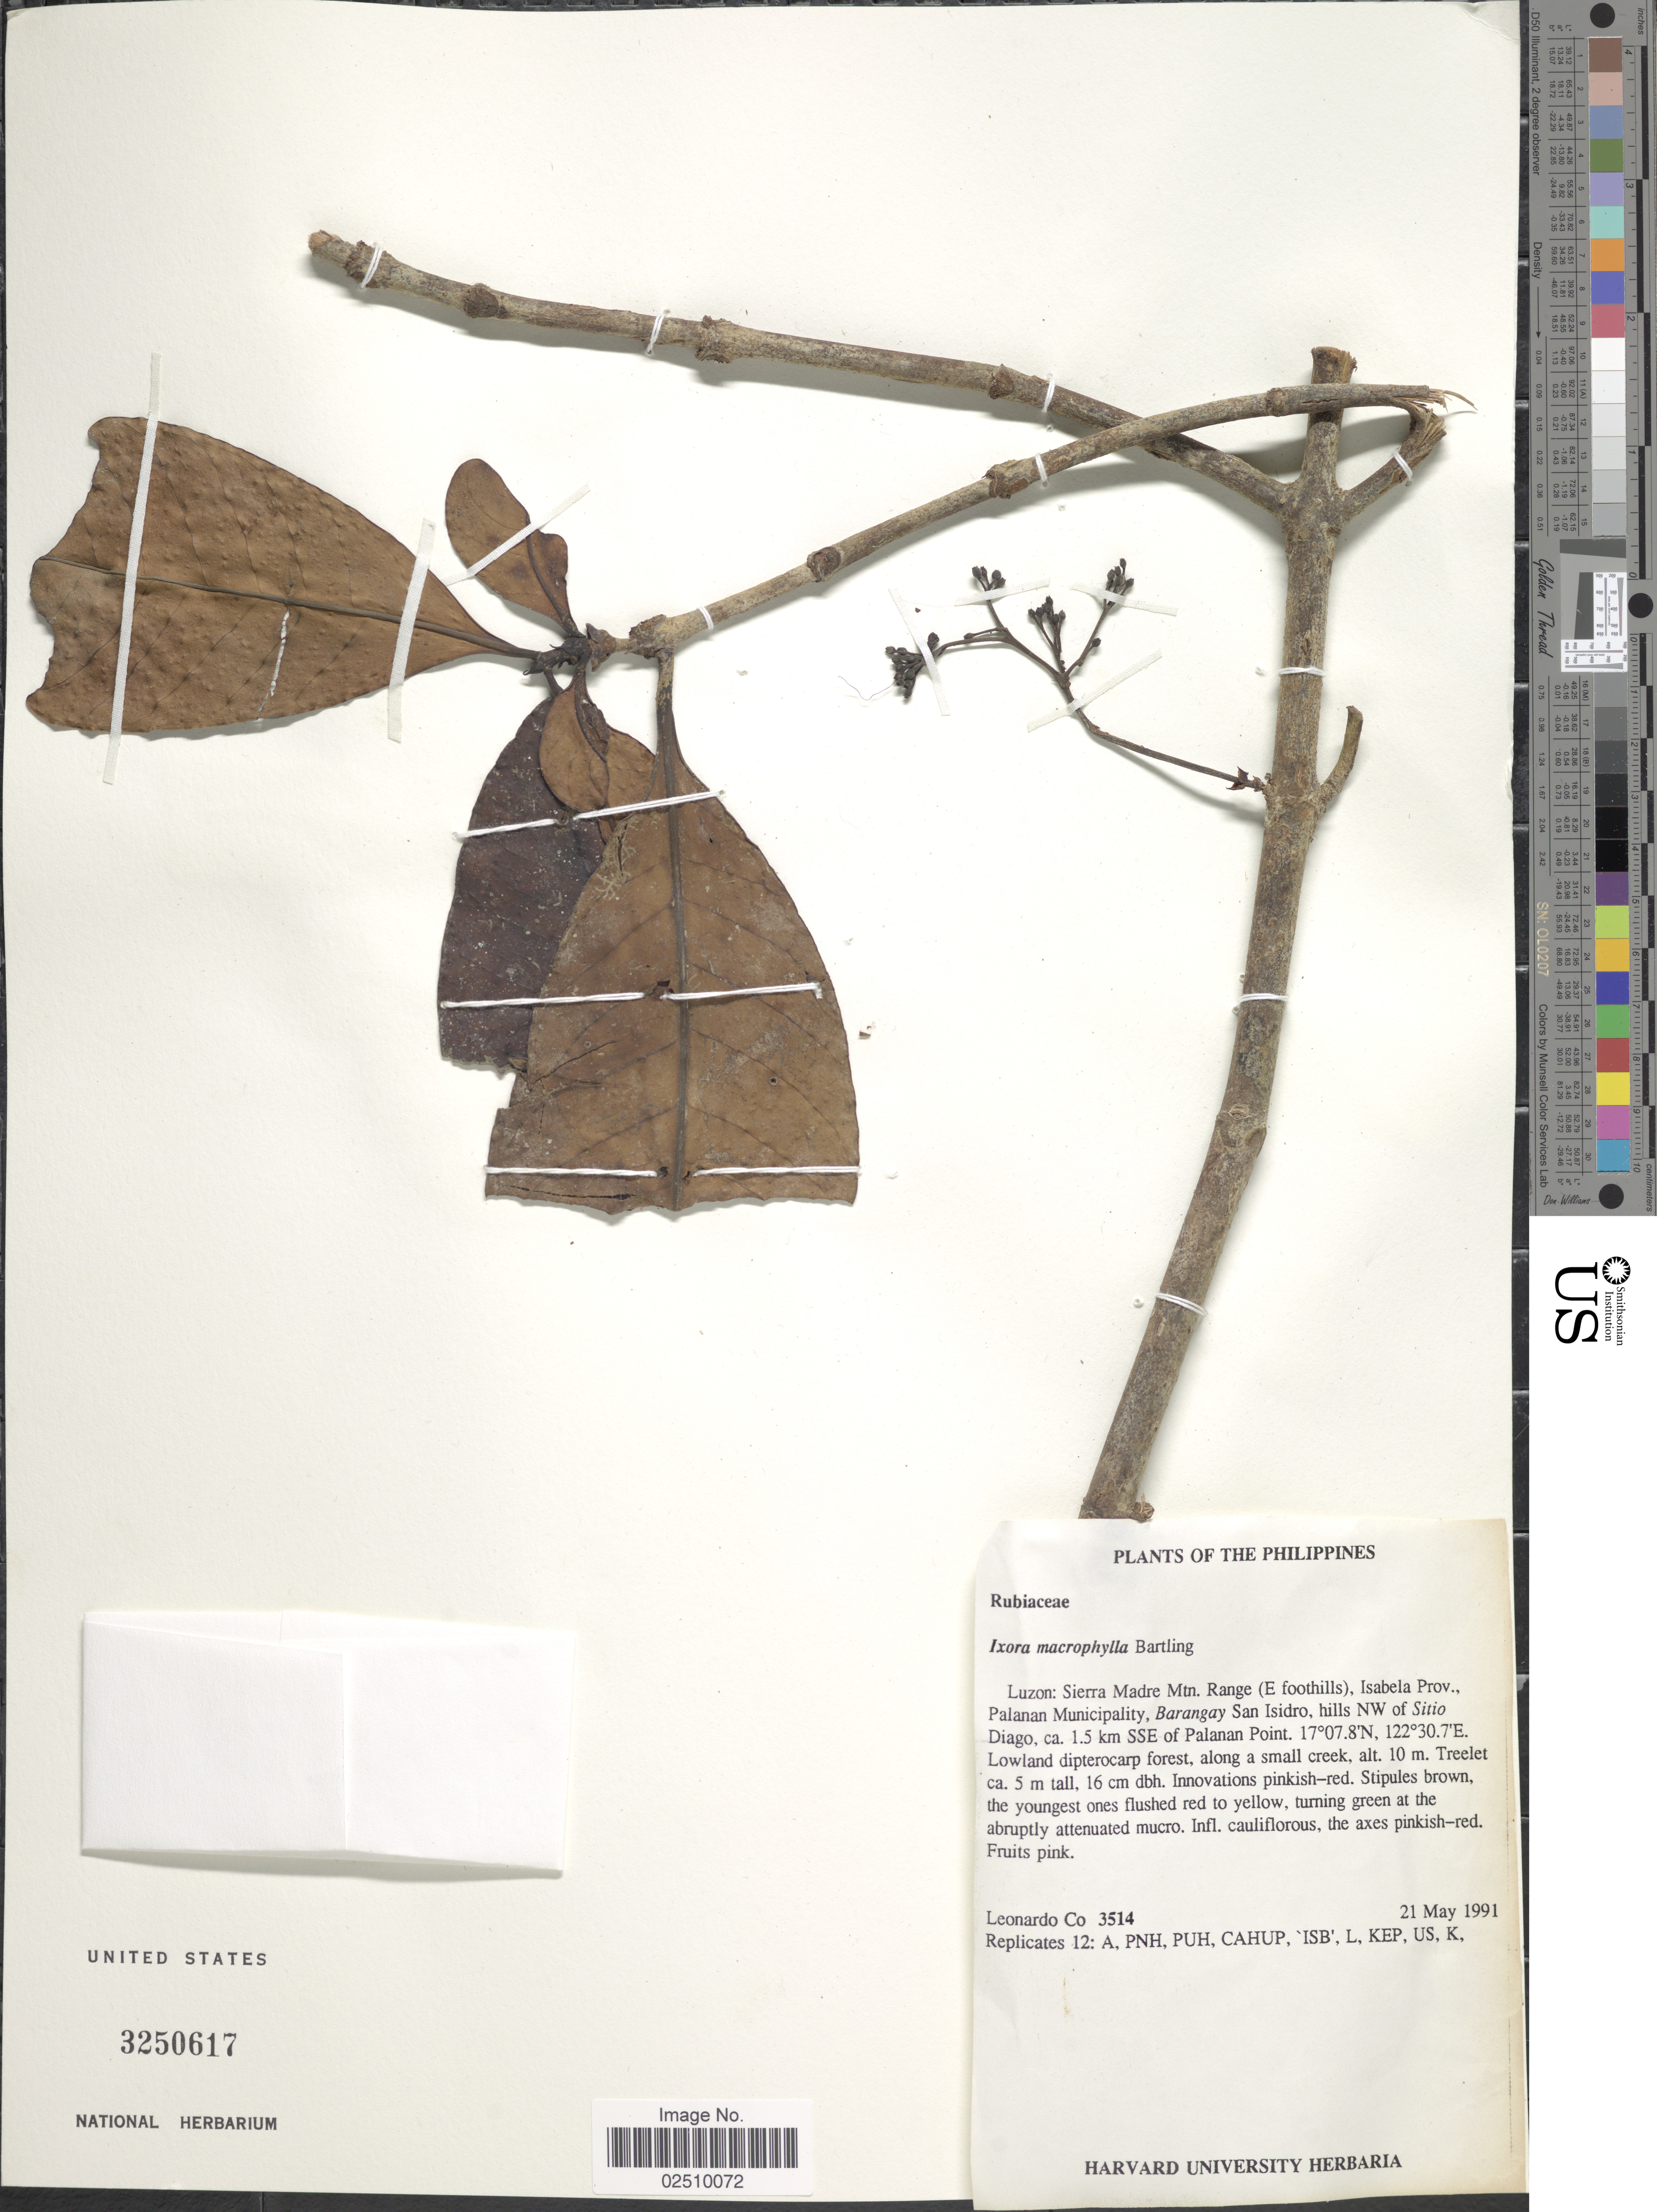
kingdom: Plantae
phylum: Tracheophyta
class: Magnoliopsida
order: Gentianales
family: Rubiaceae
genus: Ixora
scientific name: Ixora macrophylla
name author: Bartl. ex DC.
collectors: L. Co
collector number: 3514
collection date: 1991-05-21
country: Philippines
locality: Luzon: Sierra Madre Mtn. Range (E foothills), Isabela Prov., Palanan Municipality, Barangay San Isidro, hills NW of Sitio Dago, ca. 1.5 km SSE of Palanan Point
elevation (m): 10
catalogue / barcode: US 3250617